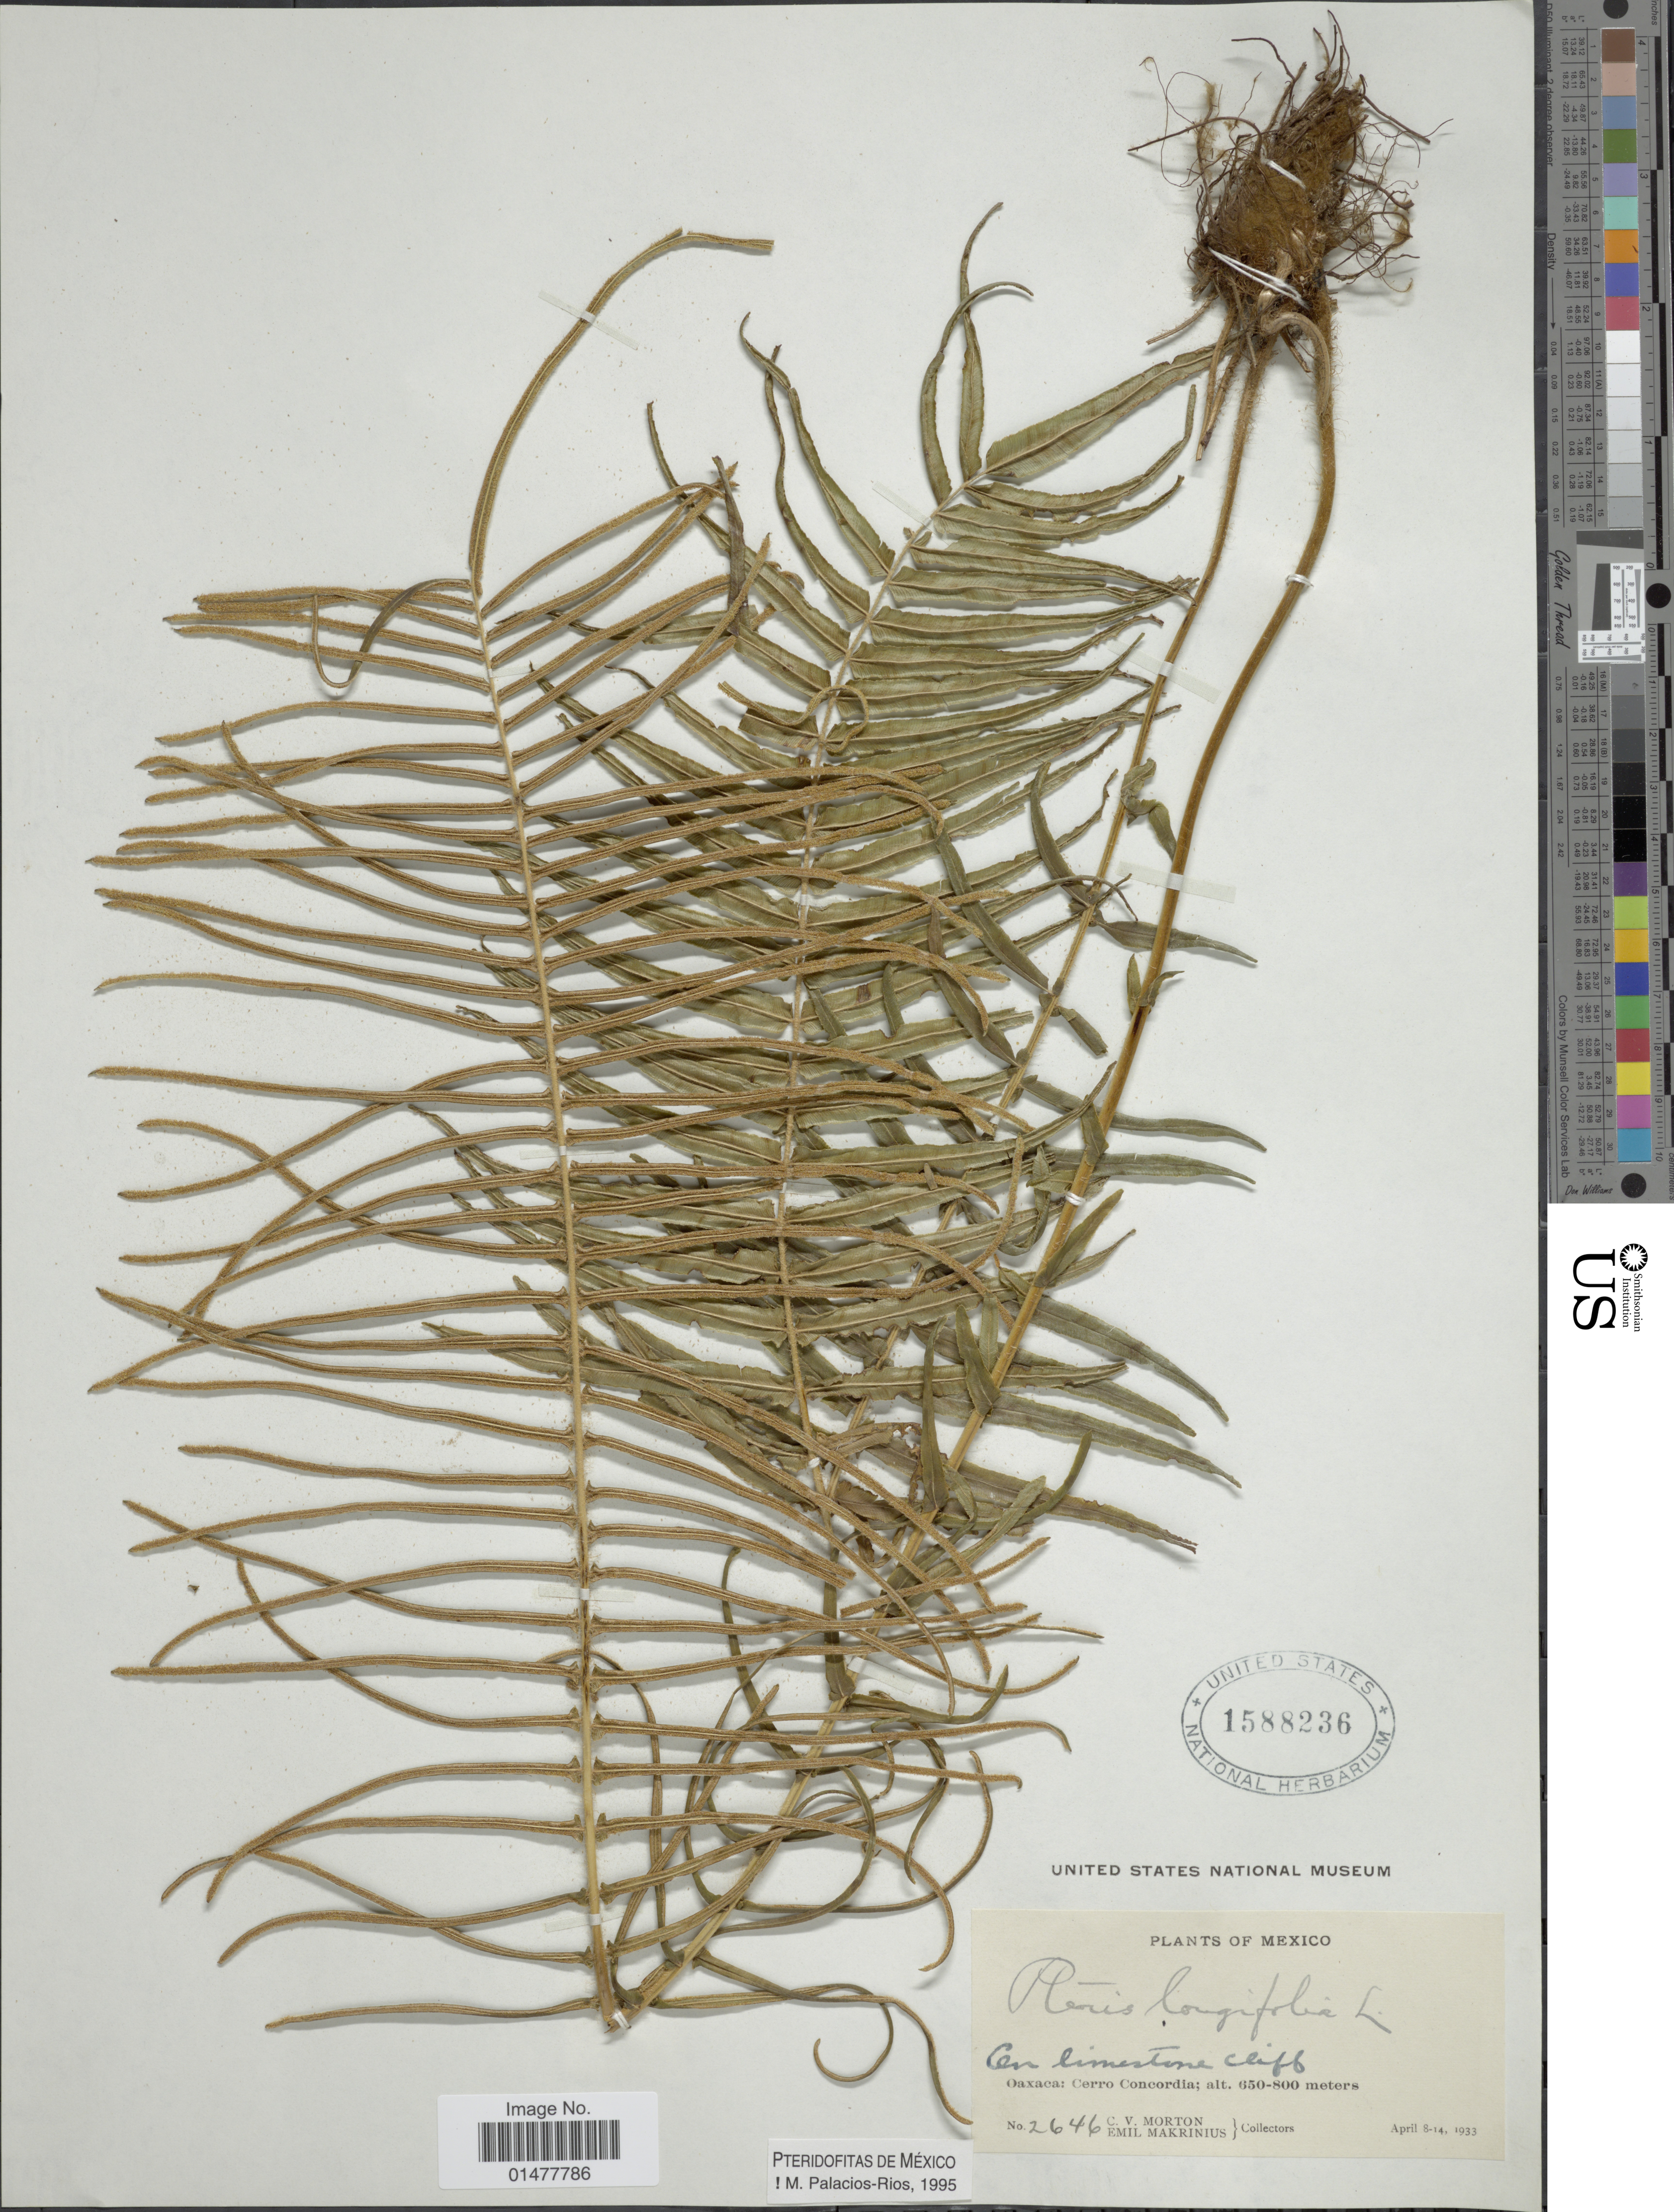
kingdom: Plantae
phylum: Tracheophyta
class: Polypodiopsida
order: Polypodiales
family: Pteridaceae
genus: Pteris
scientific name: Pteris longifolia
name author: L.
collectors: C. V. Morton & E. Makrinius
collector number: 2646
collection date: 1933-04-08/1933-04-14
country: Mexico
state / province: Oaxaca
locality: Cerro Concordia.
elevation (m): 650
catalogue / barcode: US 1588236